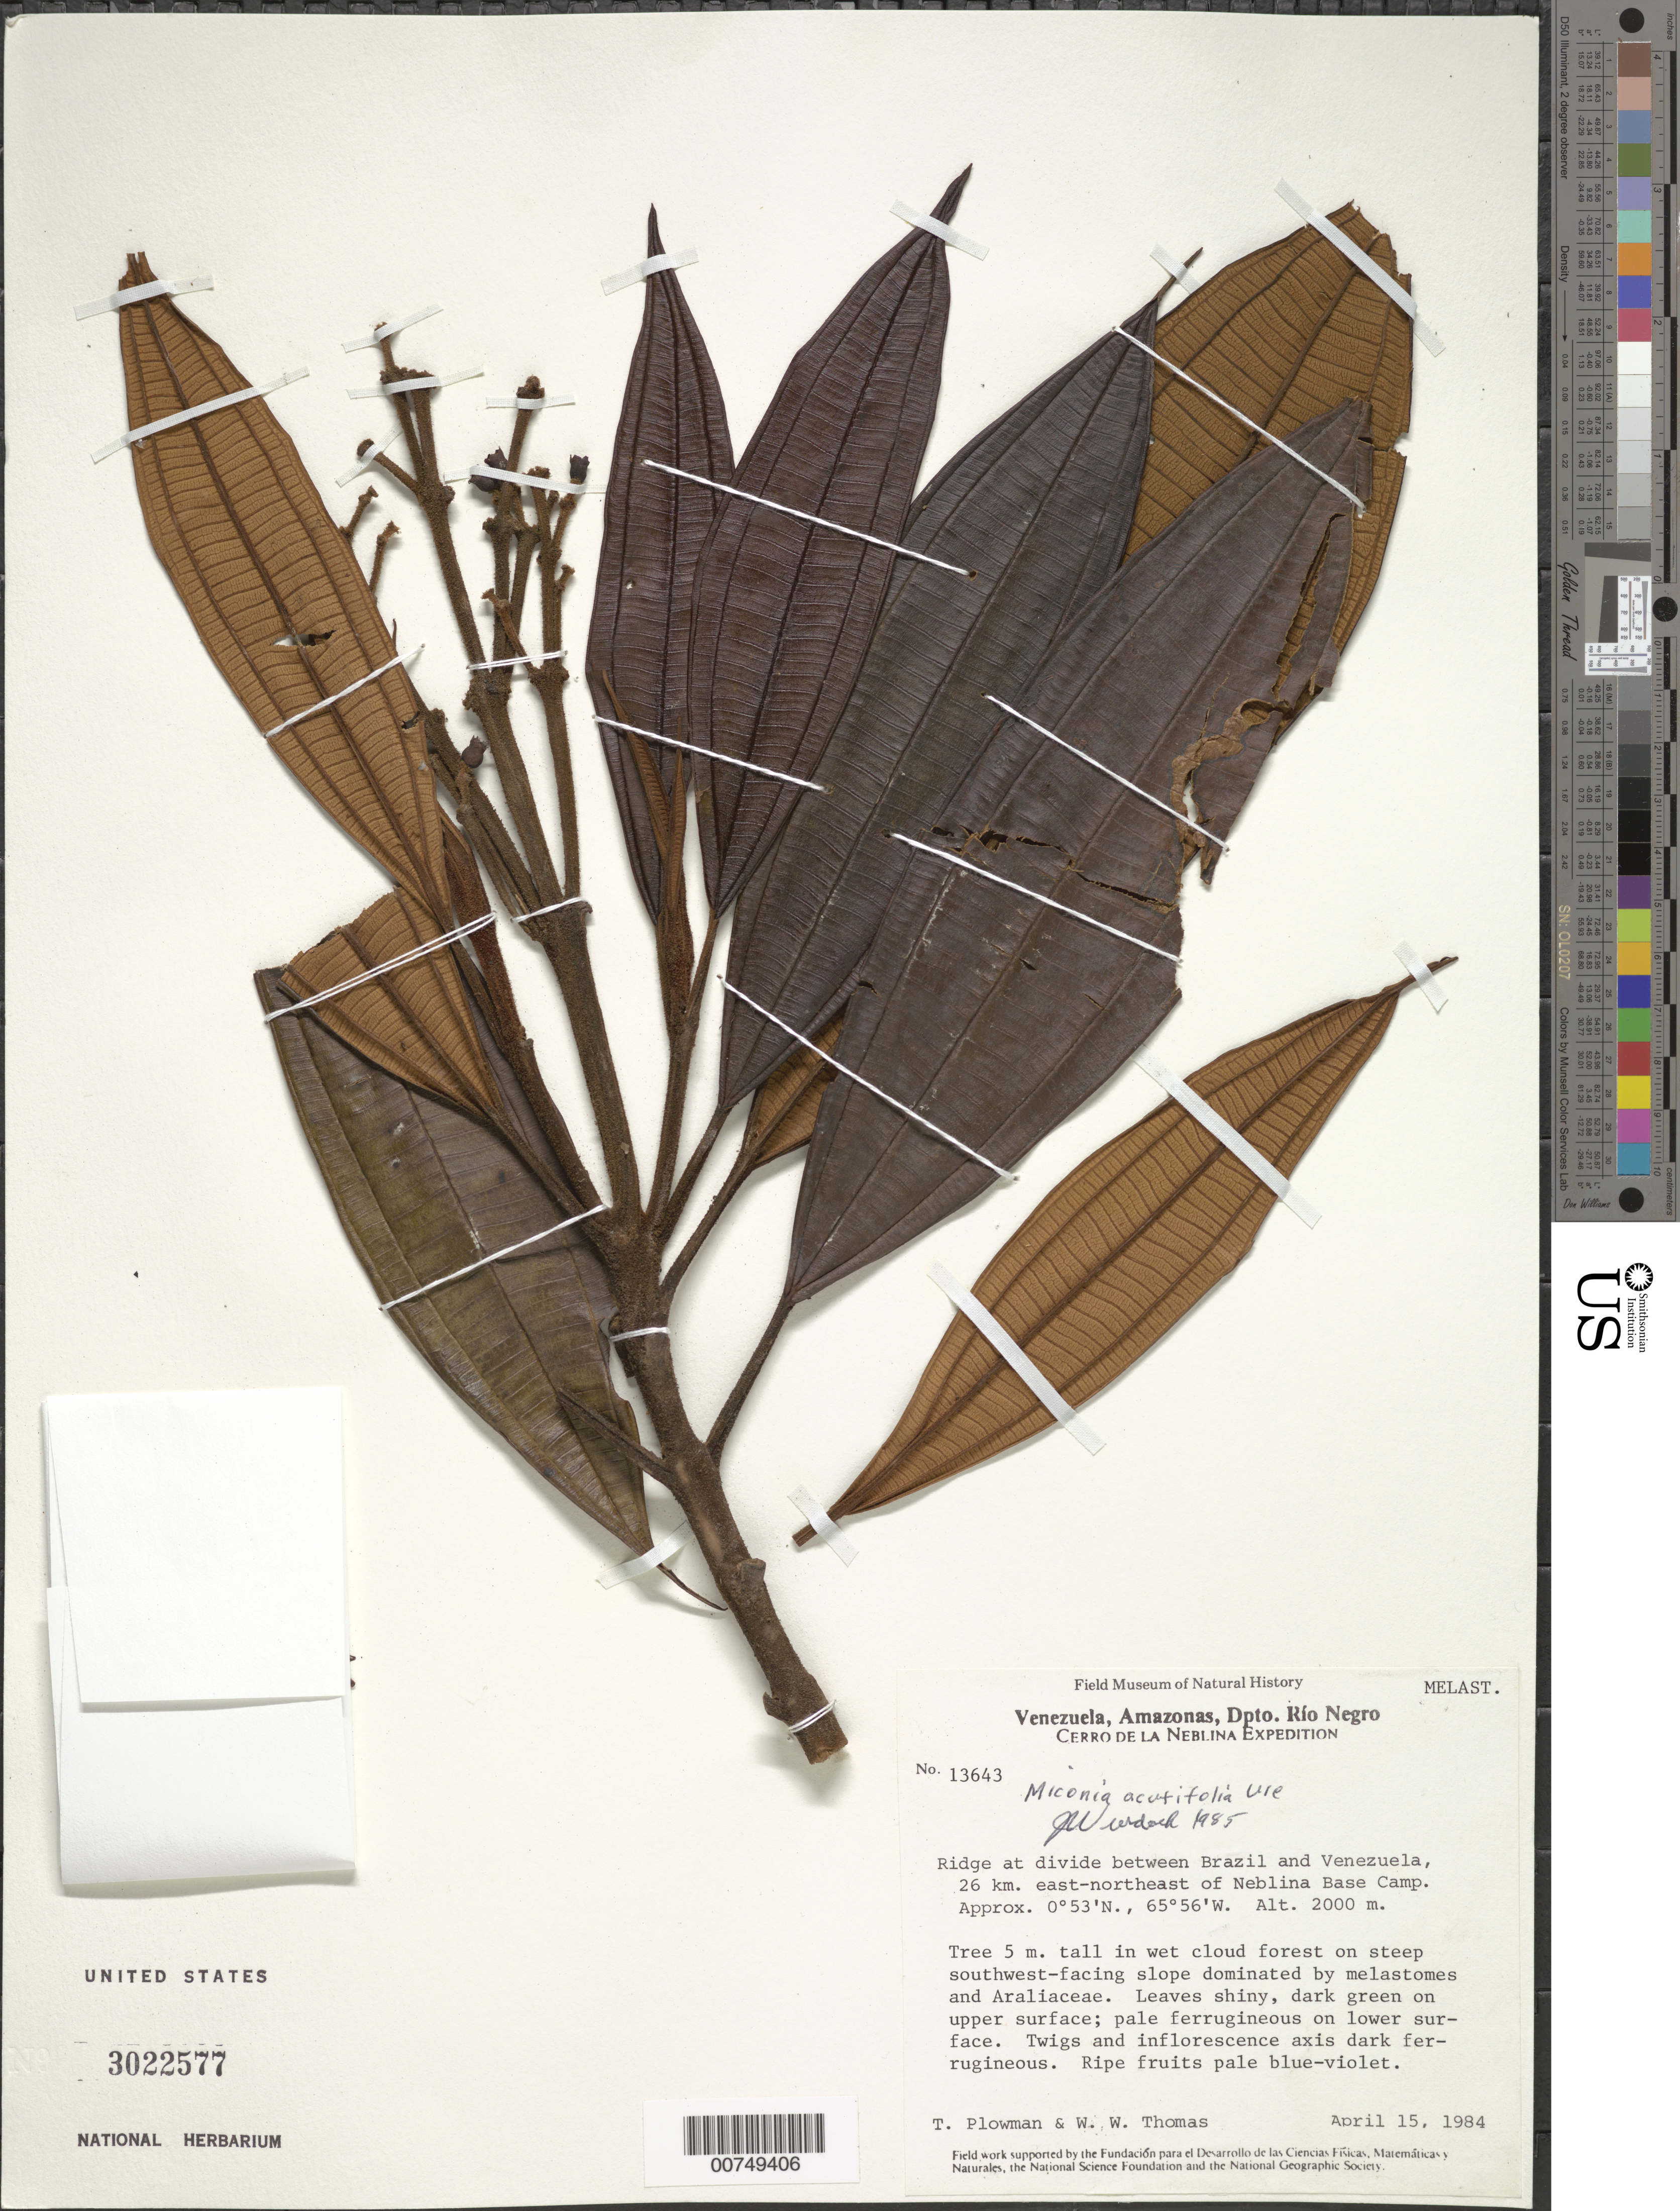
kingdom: Plantae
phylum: Tracheophyta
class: Magnoliopsida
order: Myrtales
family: Melastomataceae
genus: Miconia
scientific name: Miconia acutifolia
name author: Ule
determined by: Wurdack, John J., (US), US (UNITED STATES)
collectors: T. Plowman & W. W. Thomas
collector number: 13643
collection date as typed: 15-Apr-84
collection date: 1984-04-15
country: Venezuela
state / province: Amazonas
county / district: Río Negro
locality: Cerro de La Neblina, ridge at divide between Brazil & Venezuela, 26 km ENE of Neblina base camp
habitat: Wet cloud forest on steep SW-facing slope dominated by melastomes and Araliaceae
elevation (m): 2000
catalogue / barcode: US 3022577